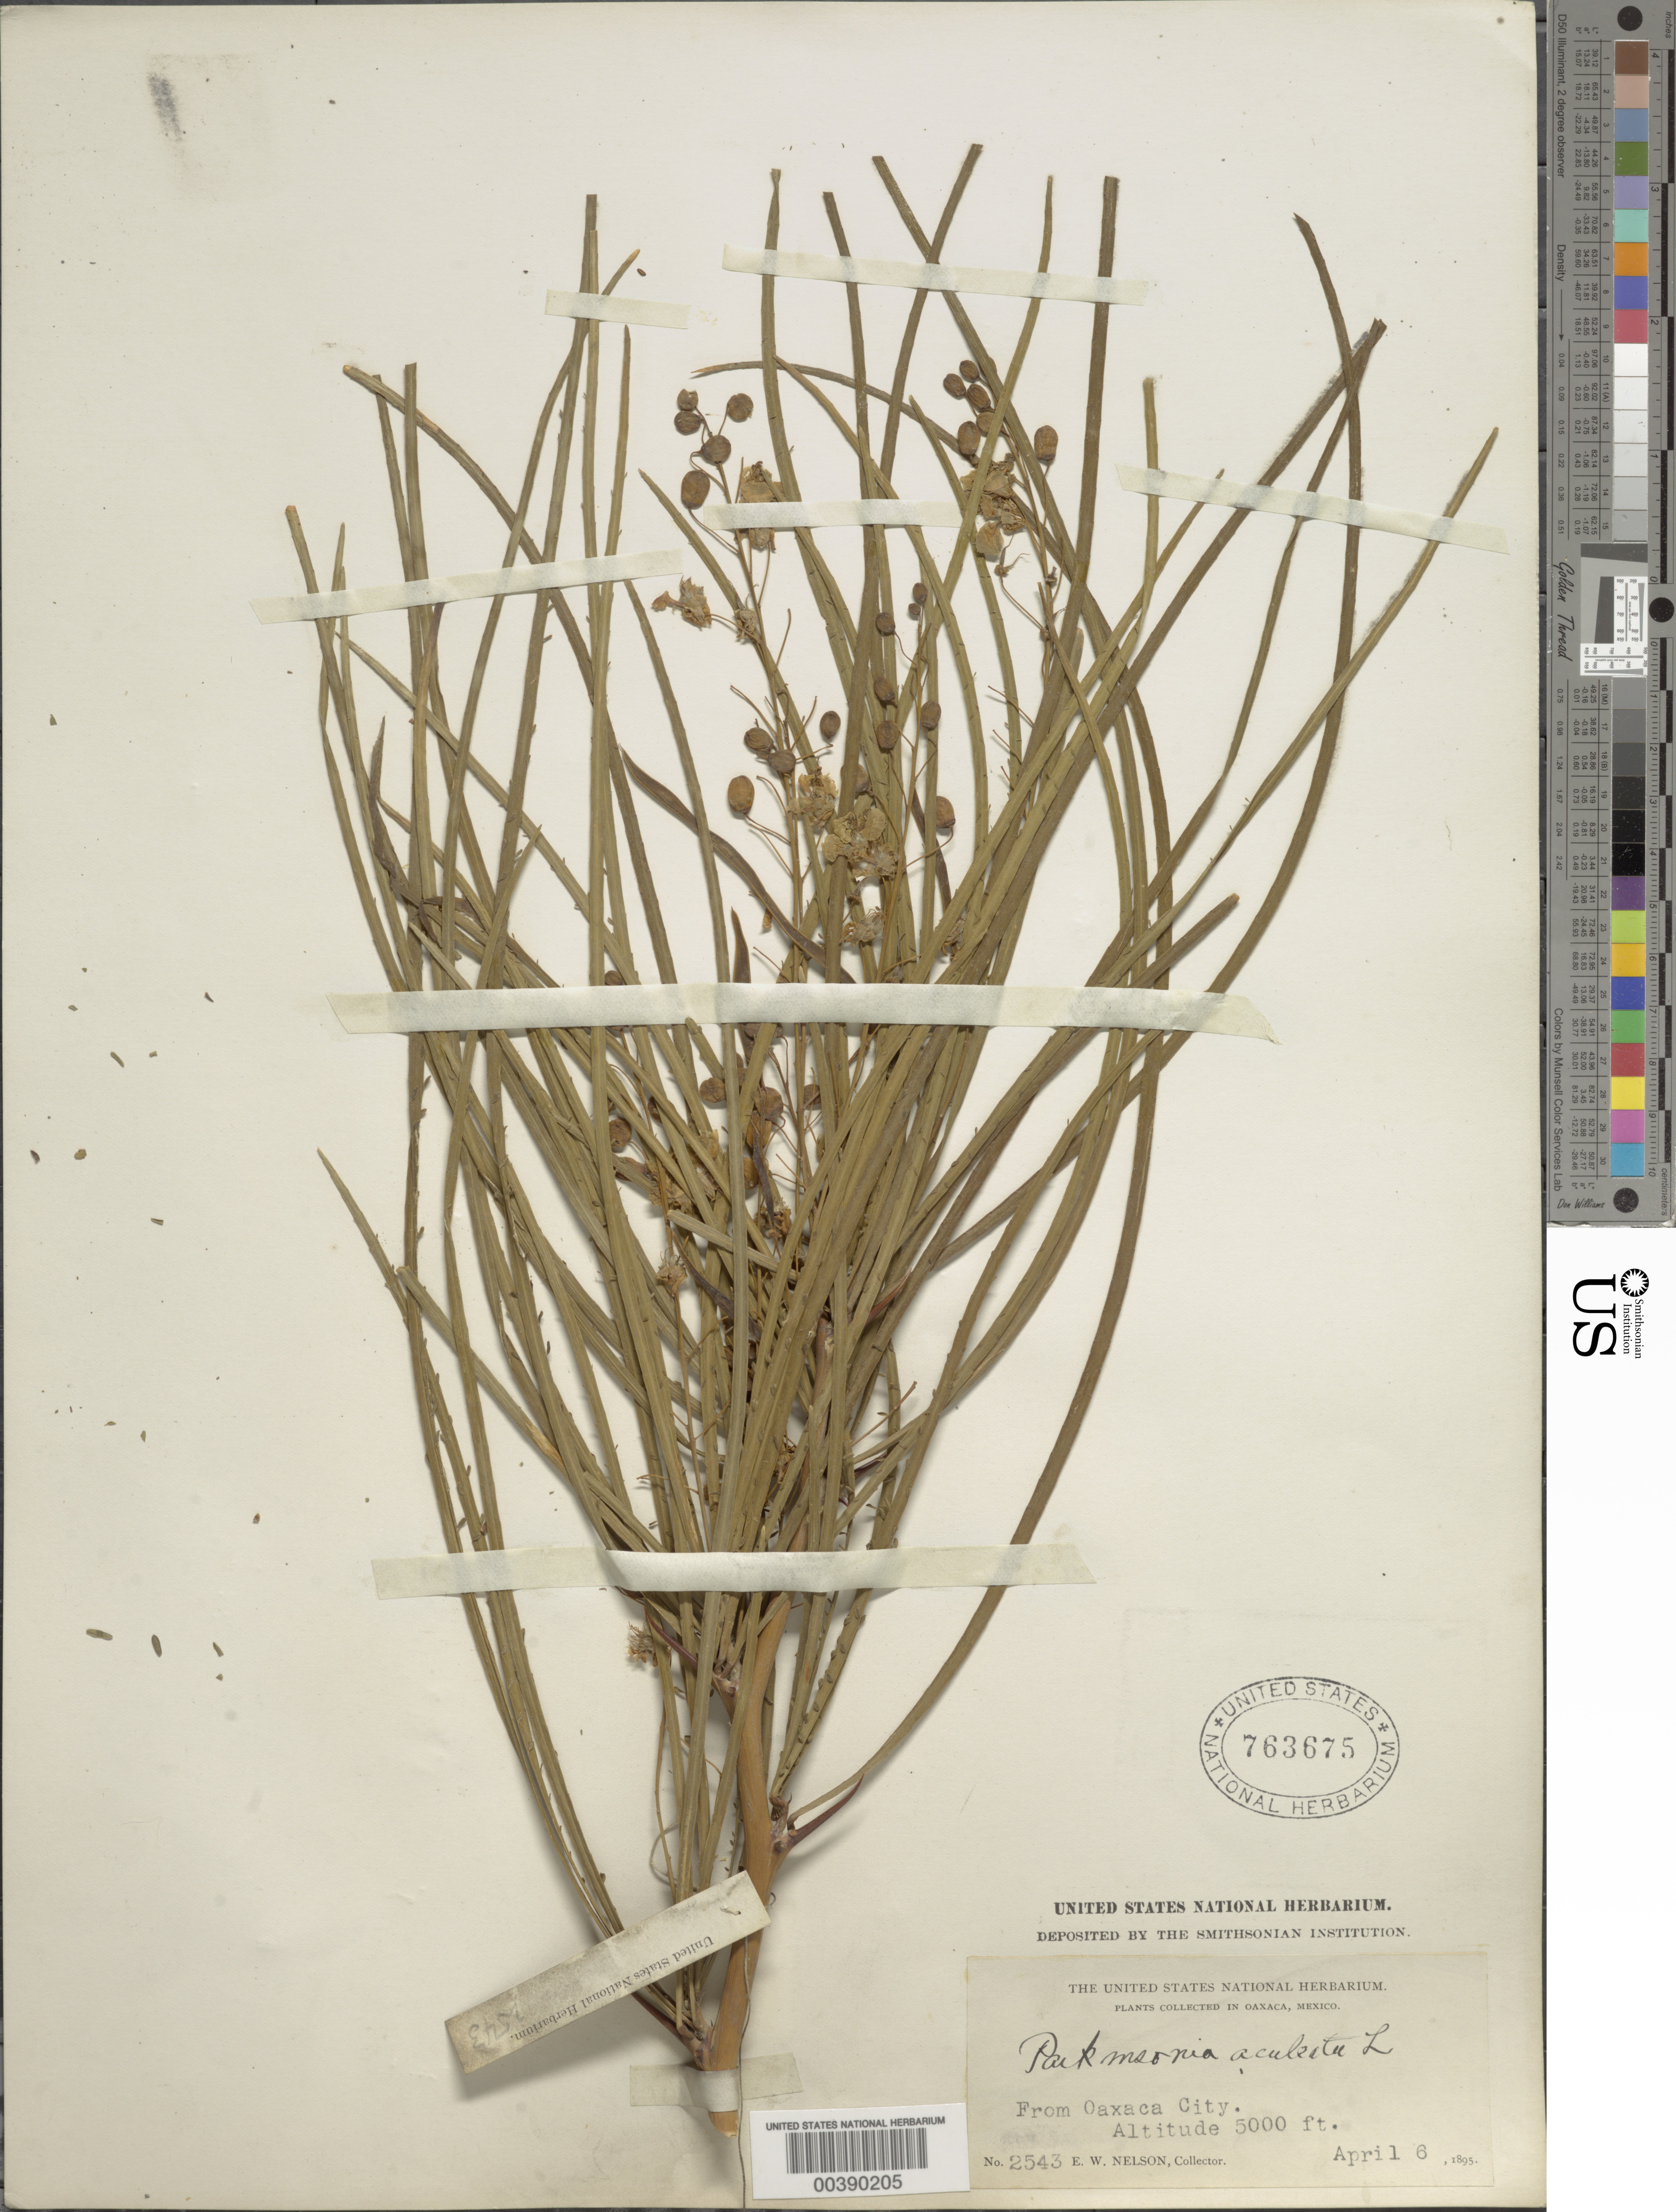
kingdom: Plantae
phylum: Tracheophyta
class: Magnoliopsida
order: Fabales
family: Fabaceae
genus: Parkinsonia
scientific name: Parkinsonia aculeata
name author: L.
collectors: E. W. Nelson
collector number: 2543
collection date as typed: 06 Apr 1895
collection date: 1895-04-06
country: Mexico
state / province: Oaxaca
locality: From Oaxaca city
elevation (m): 1524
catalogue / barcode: US 763675